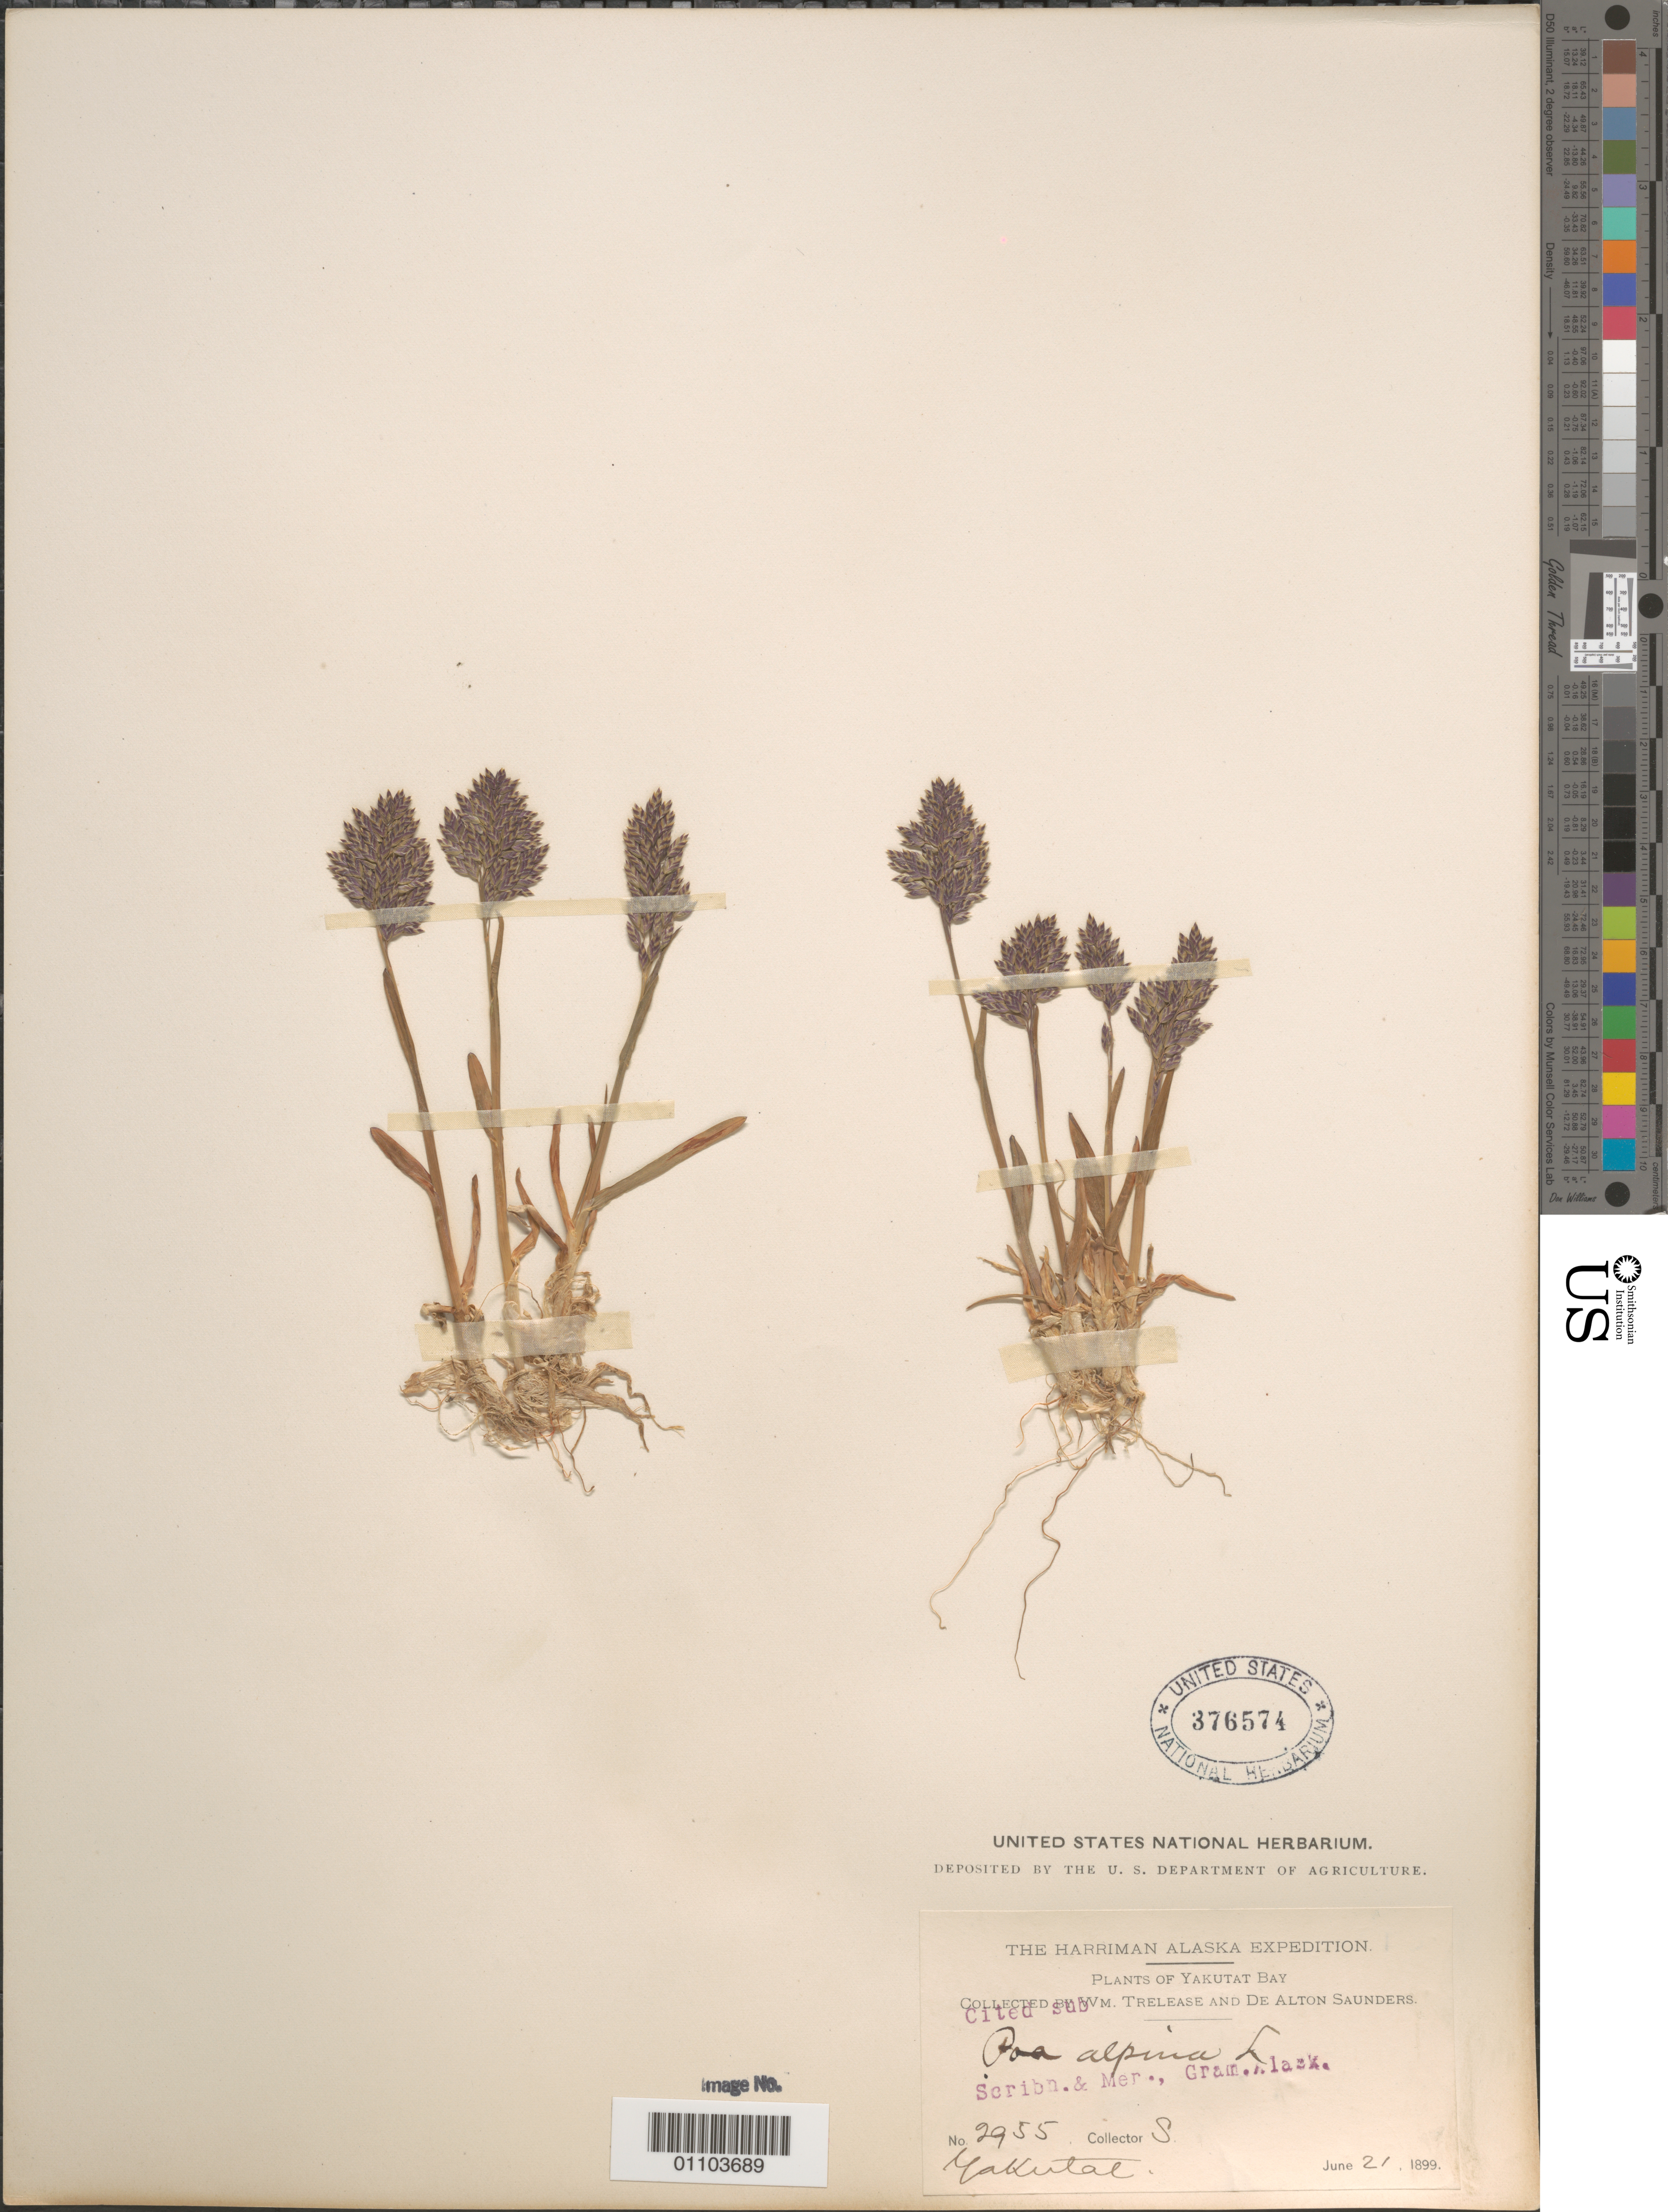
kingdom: Plantae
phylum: Tracheophyta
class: Liliopsida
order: Poales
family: Poaceae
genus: Poa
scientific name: Poa alpina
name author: L.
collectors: W. Trelease & D. A. Saunders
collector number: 2955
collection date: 1899-06-21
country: United States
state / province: Alaska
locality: Yakutat Bay. Yakutat.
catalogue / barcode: US 376574